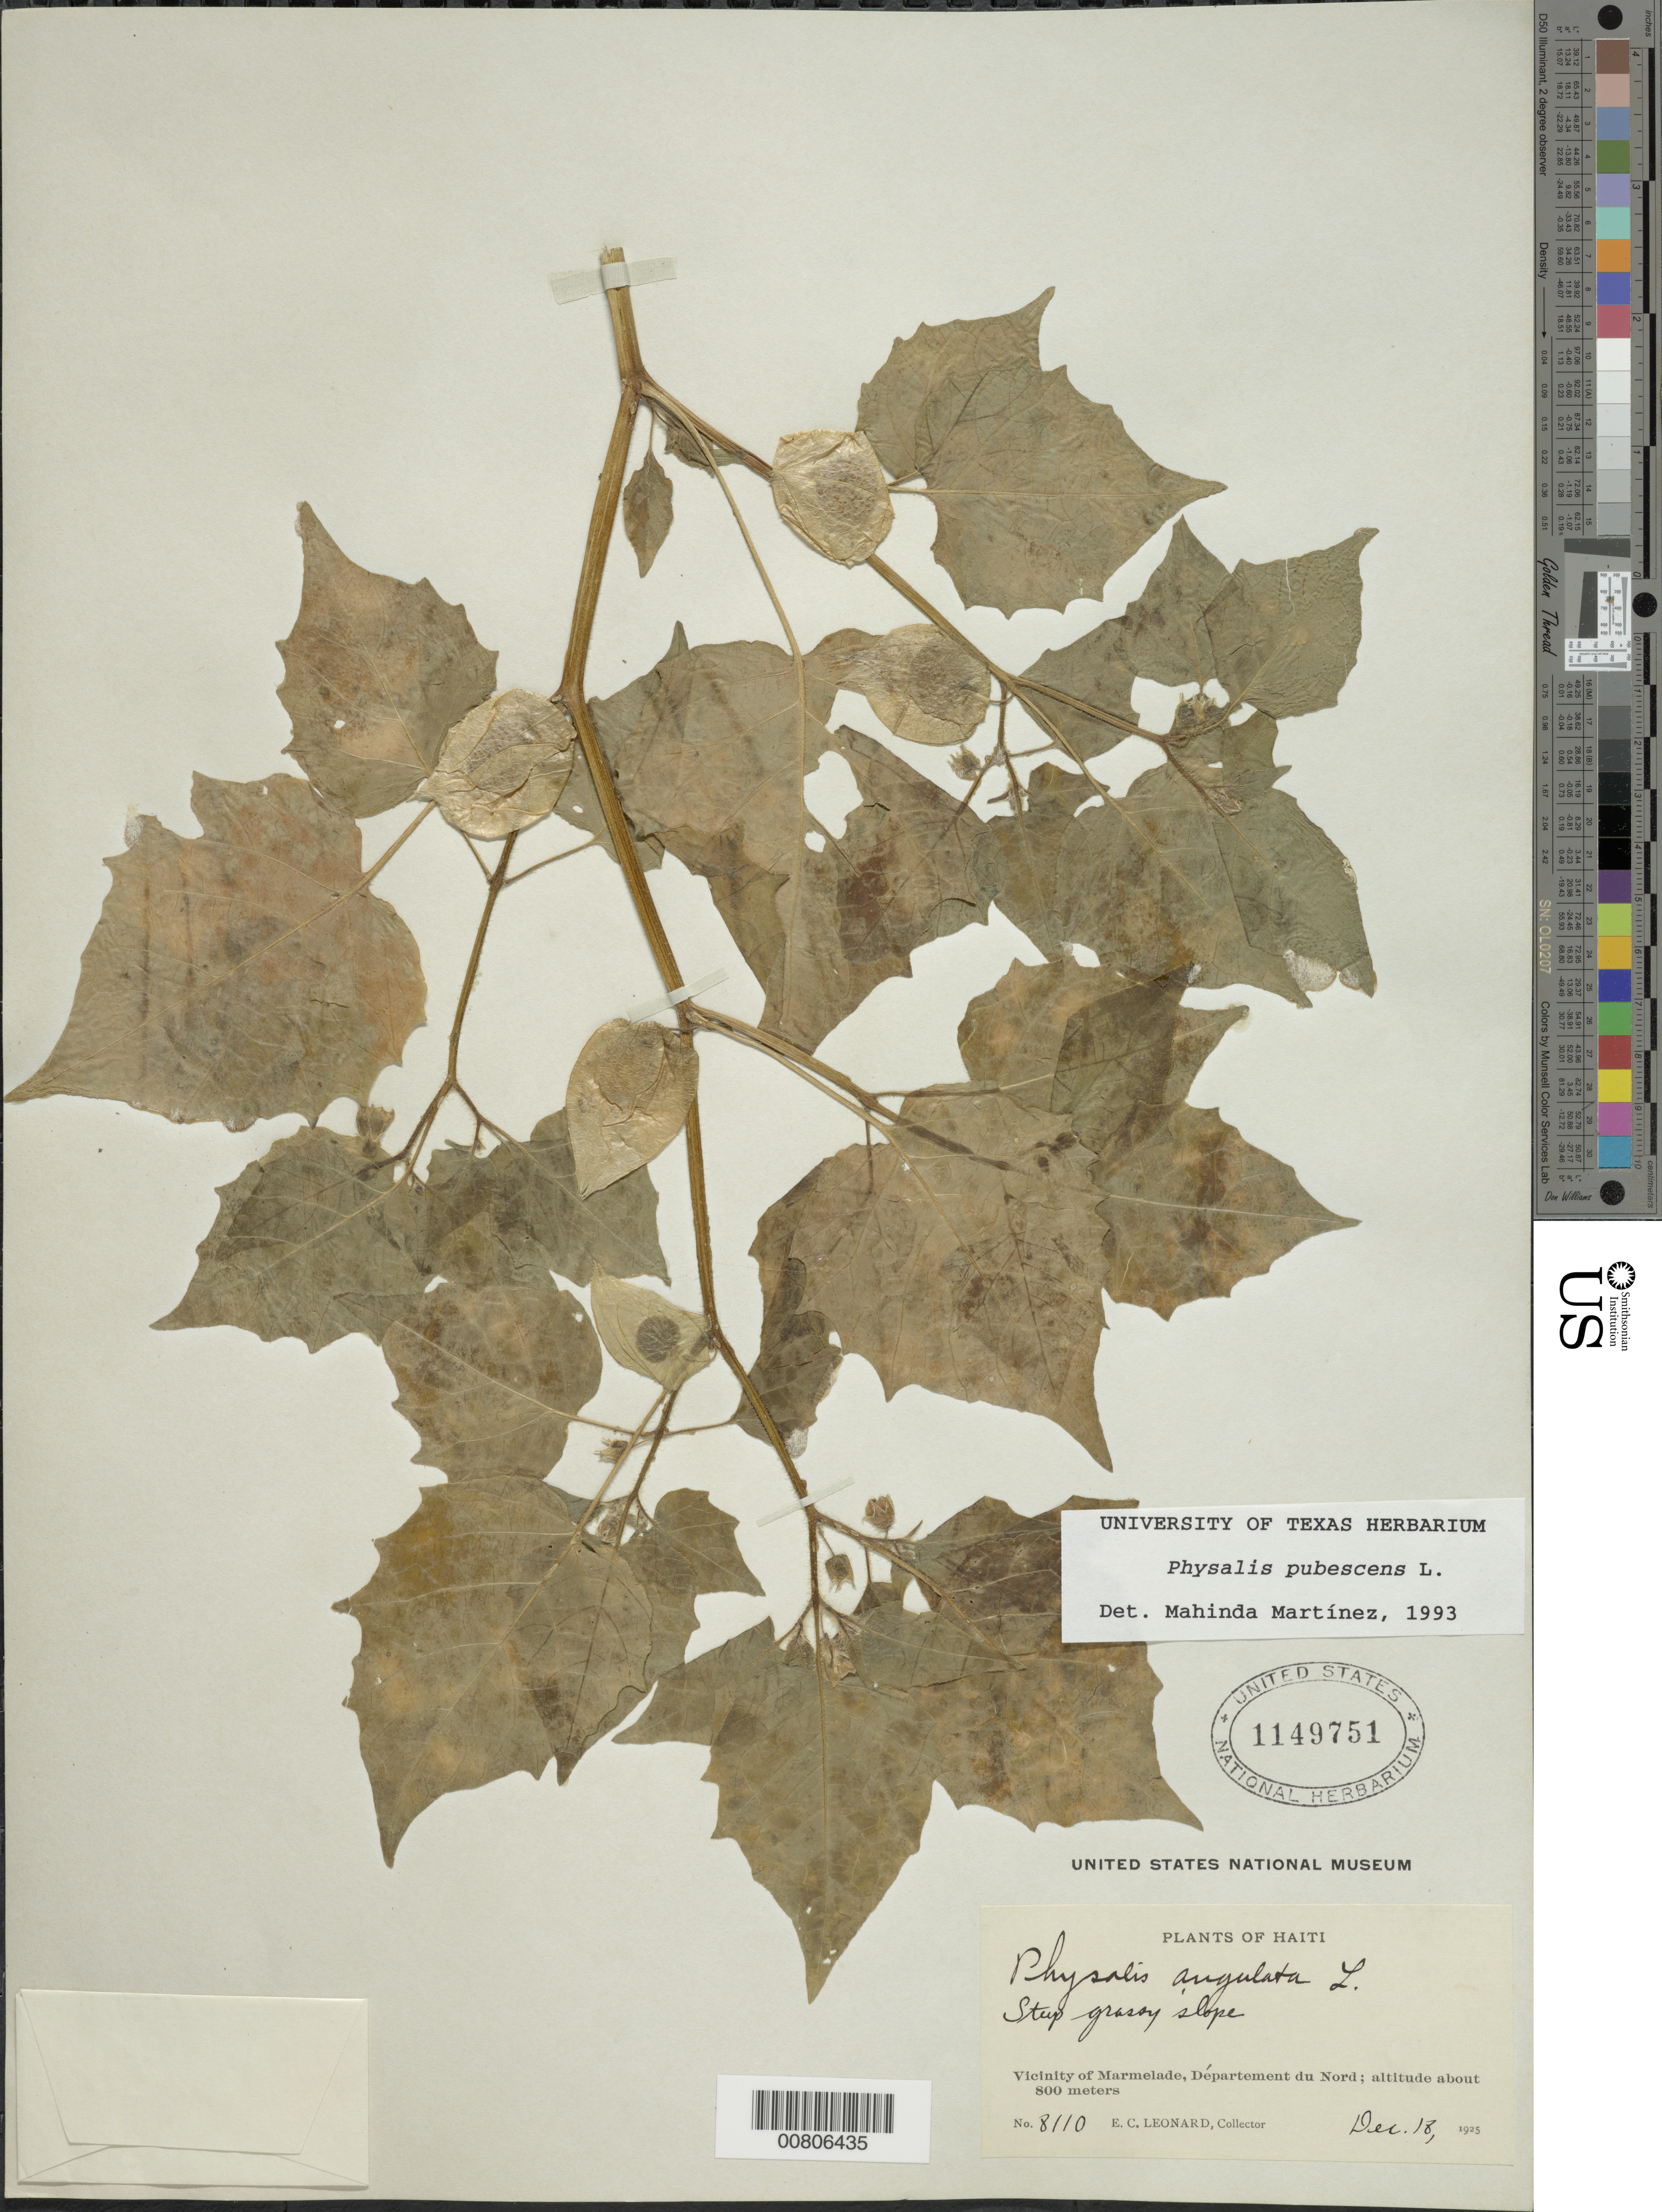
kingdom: Plantae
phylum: Tracheophyta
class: Magnoliopsida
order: Solanales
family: Solanaceae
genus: Physalis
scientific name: Physalis pubescens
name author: L.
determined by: Martinez, M.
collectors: E. C. Leonard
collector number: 8110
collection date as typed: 18 Dec 1925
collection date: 1925-12-18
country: Haiti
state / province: Nord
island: Hispaniola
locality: Vicinity of Marmelade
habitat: Steep grassy slope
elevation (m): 800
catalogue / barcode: US 1149751